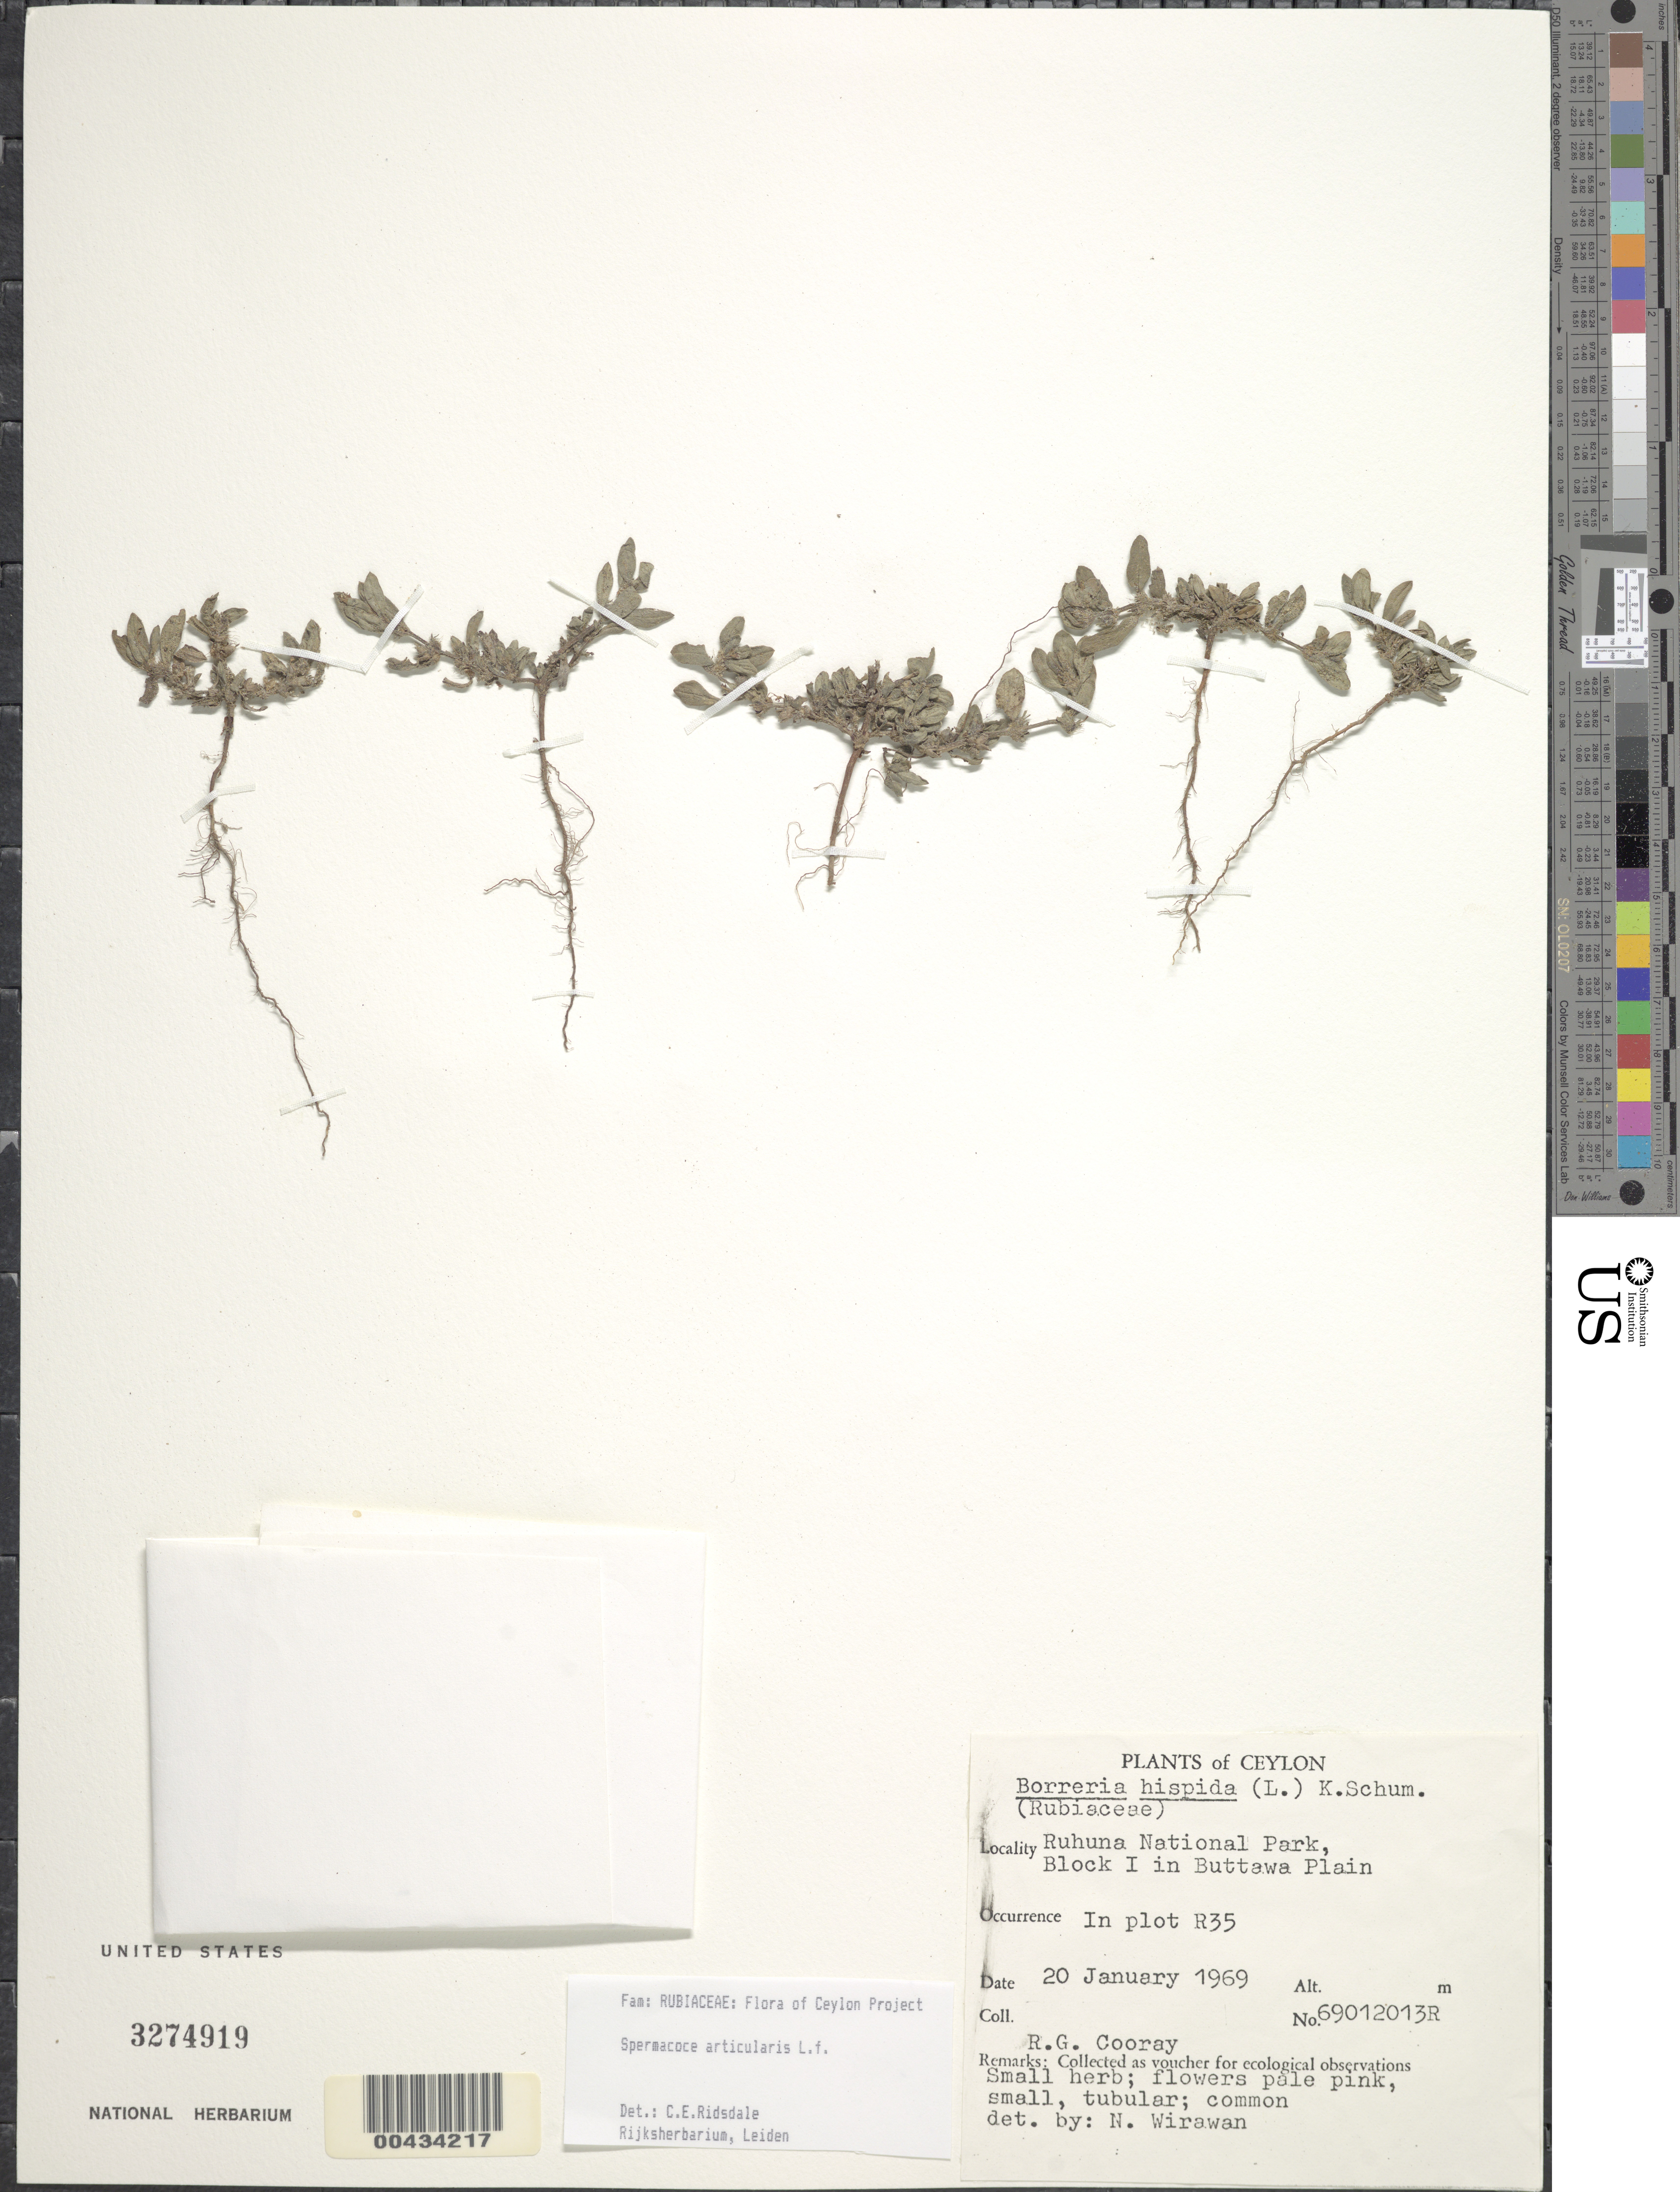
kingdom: Plantae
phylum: Tracheophyta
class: Magnoliopsida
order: Gentianales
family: Rubiaceae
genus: Spermacoce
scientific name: Spermacoce articularis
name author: L. f.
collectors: R. Cooray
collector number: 69012013R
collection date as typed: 20 Jan 1969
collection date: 1969-01-20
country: Sri Lanka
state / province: Southern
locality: Ruhuna Natl Park, Block I, In Buttawa Plain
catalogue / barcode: US 3274919